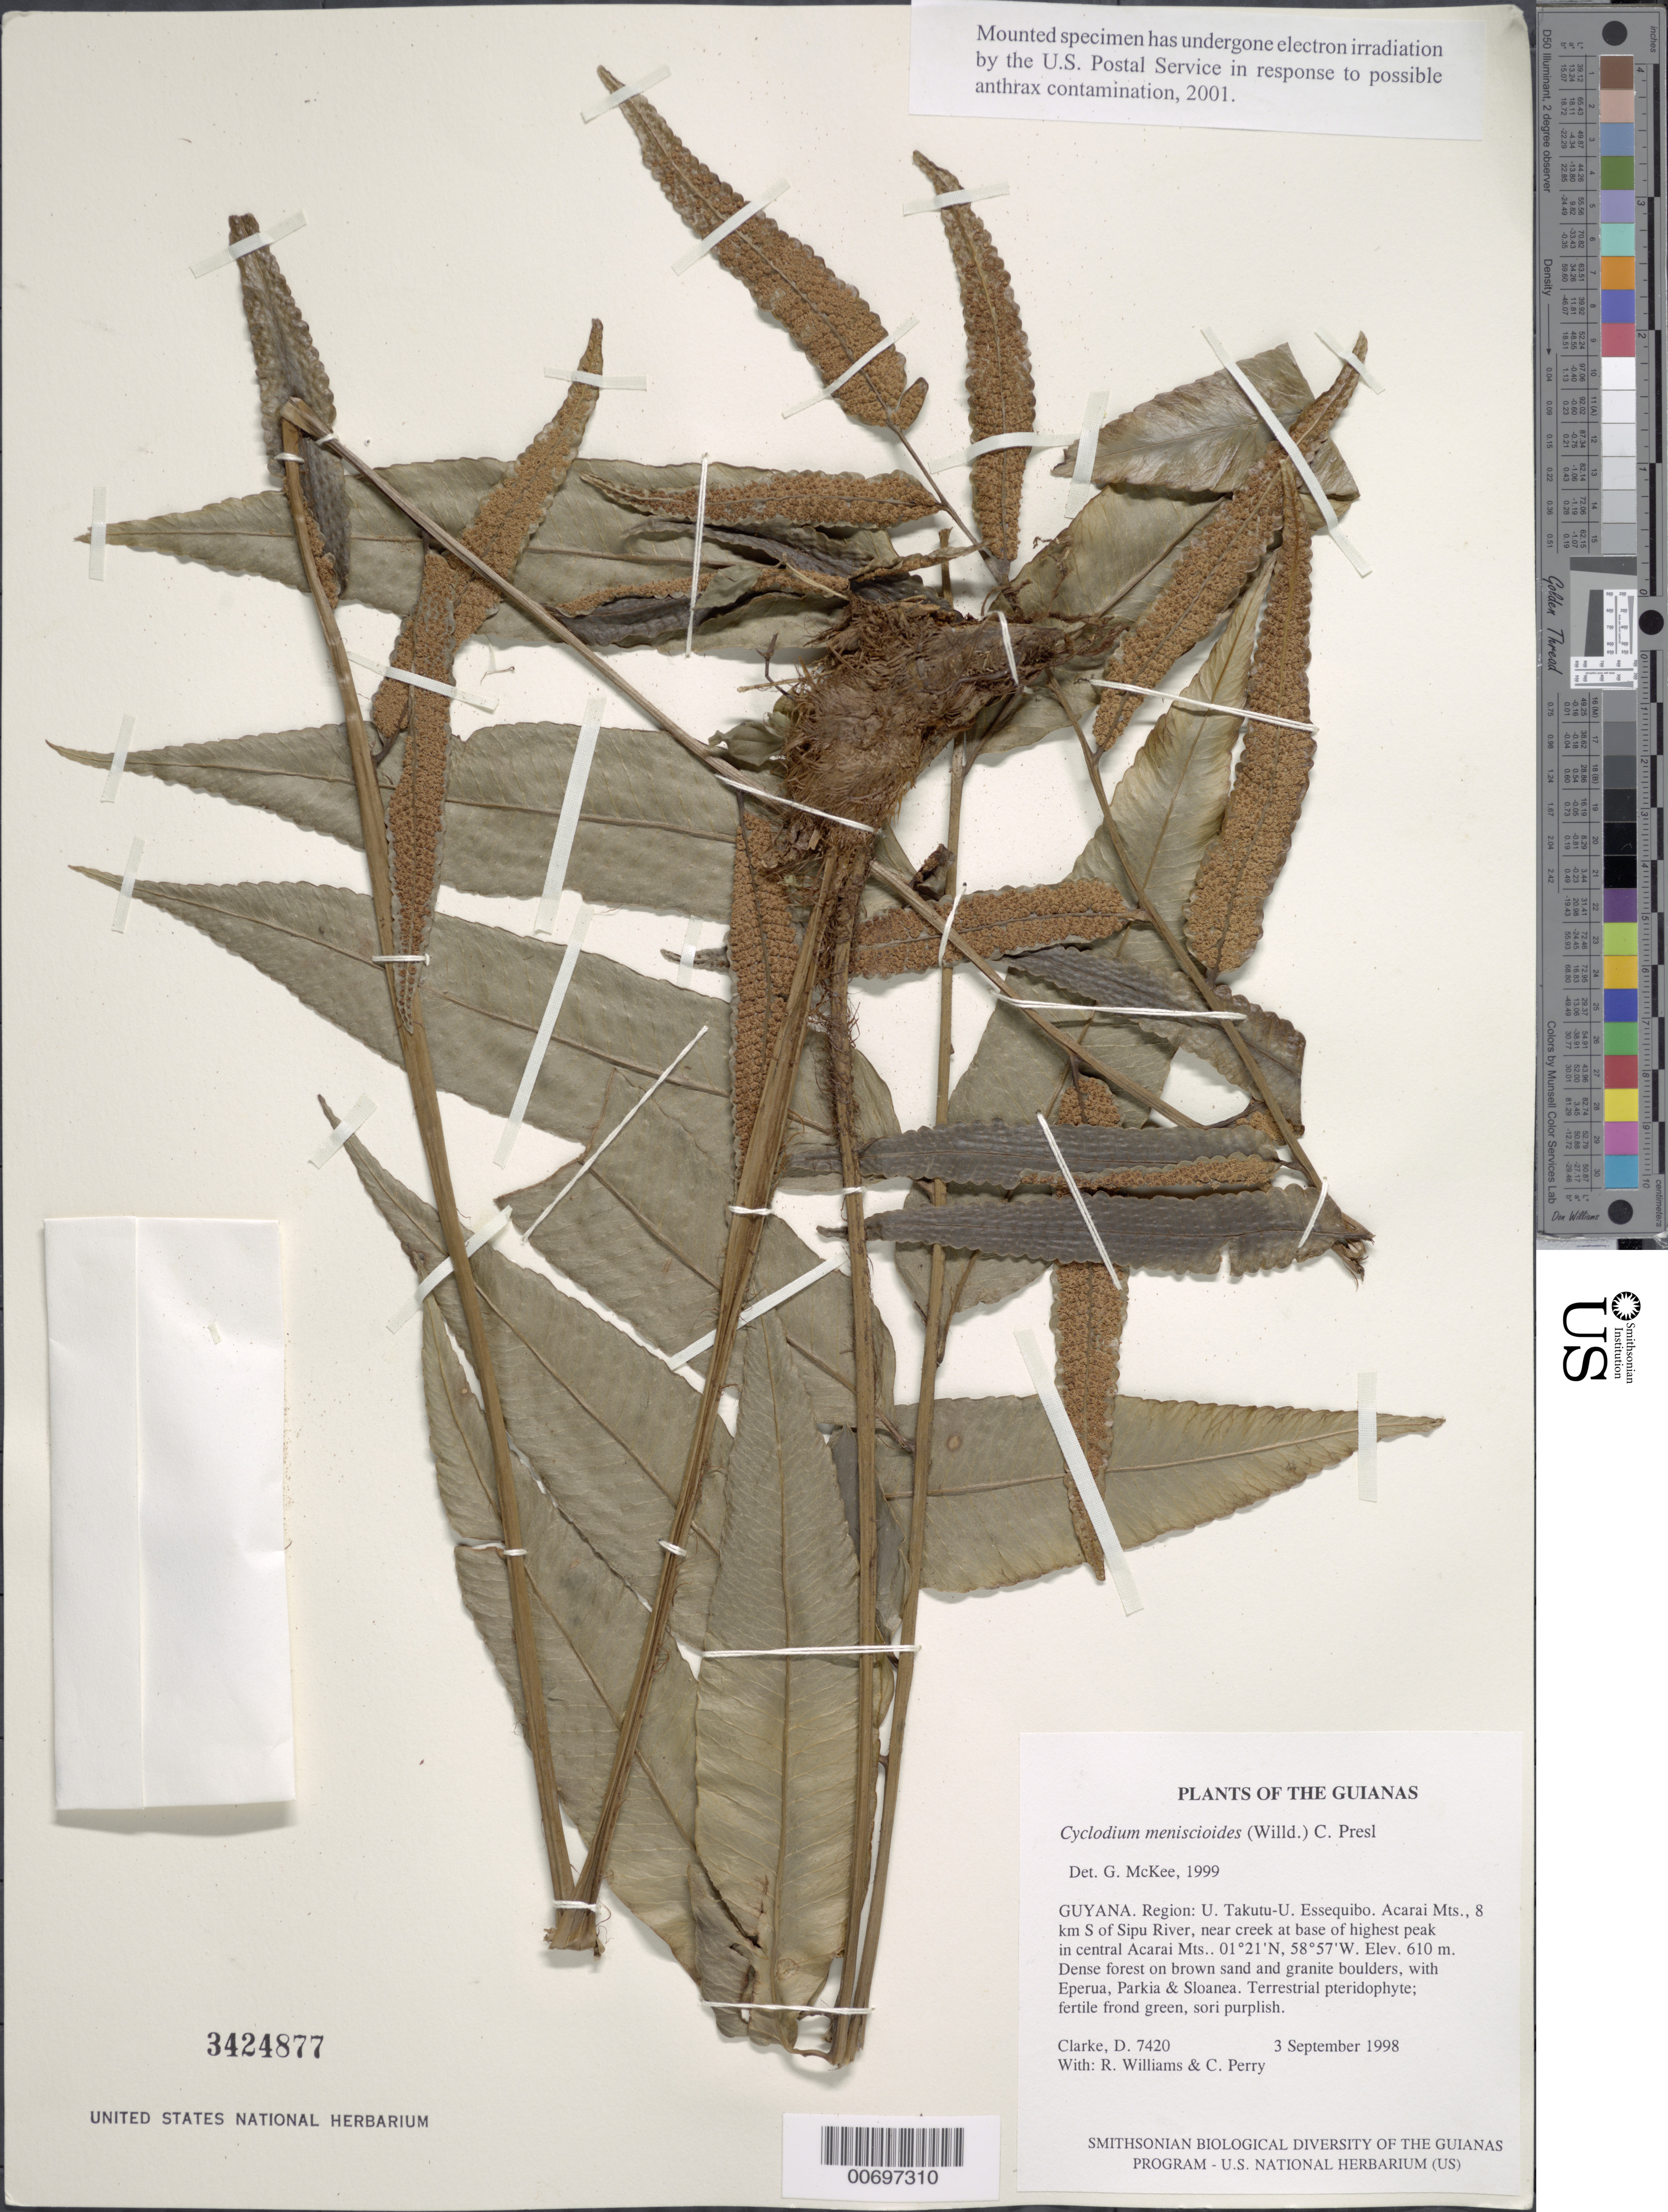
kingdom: Plantae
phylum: Tracheophyta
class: Polypodiopsida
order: Polypodiales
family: Dryopteridaceae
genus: Cyclodium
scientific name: Cyclodium meniscioides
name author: (Willd.) C. Presl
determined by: McKee, G. S., (US), NMNH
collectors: H. D. Clarke, R. Williams & C. Perry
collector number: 7420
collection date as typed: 3 September 1998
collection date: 1998-09-03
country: Guyana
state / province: U. Takutu-U. Essequibo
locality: Acarai Mts., 8 km S of Sipu River, near creek at base of highest peak in central Acarai Mts.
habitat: Dense forest on brown sand and granite boulders, with Eperua, Parkia & Sloanea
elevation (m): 610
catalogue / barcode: US 3424877